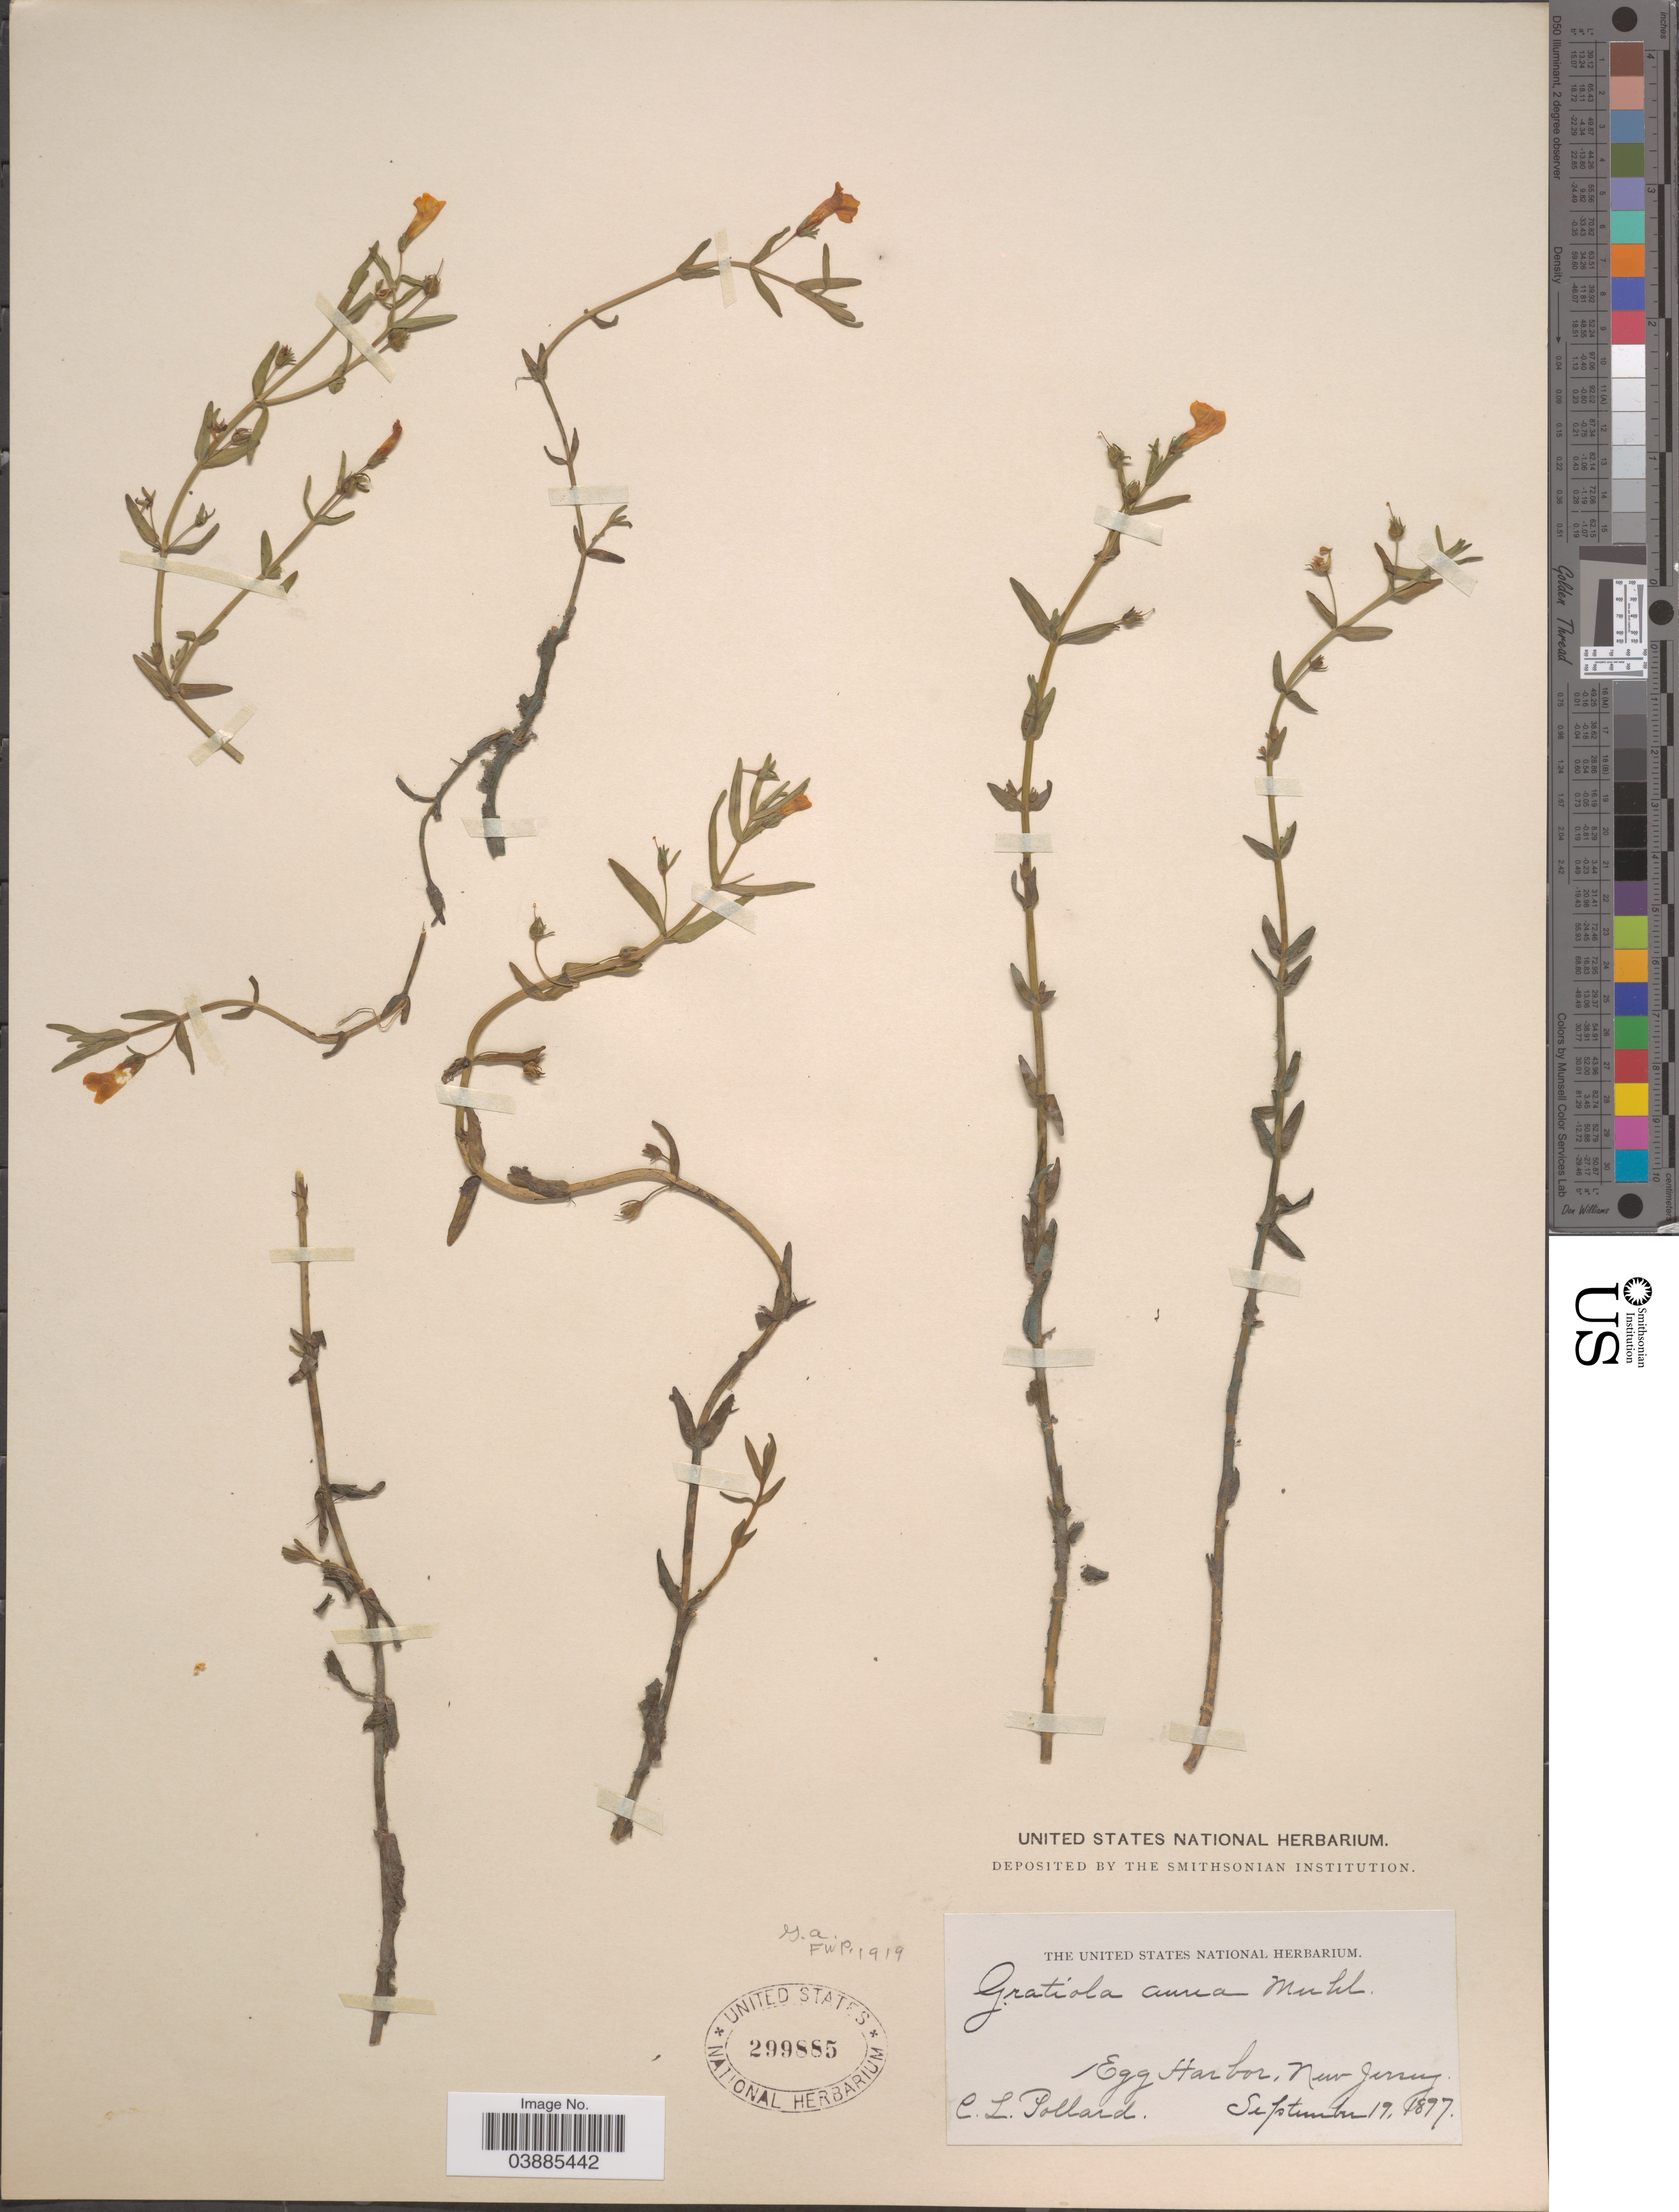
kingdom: Plantae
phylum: Tracheophyta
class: Magnoliopsida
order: Lamiales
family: Plantaginaceae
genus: Gratiola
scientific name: Gratiola aurea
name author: Pursh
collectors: C. L. Pollard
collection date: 1897-09-19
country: United States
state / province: New Jersey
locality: Egg Harbor.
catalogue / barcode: US 299885